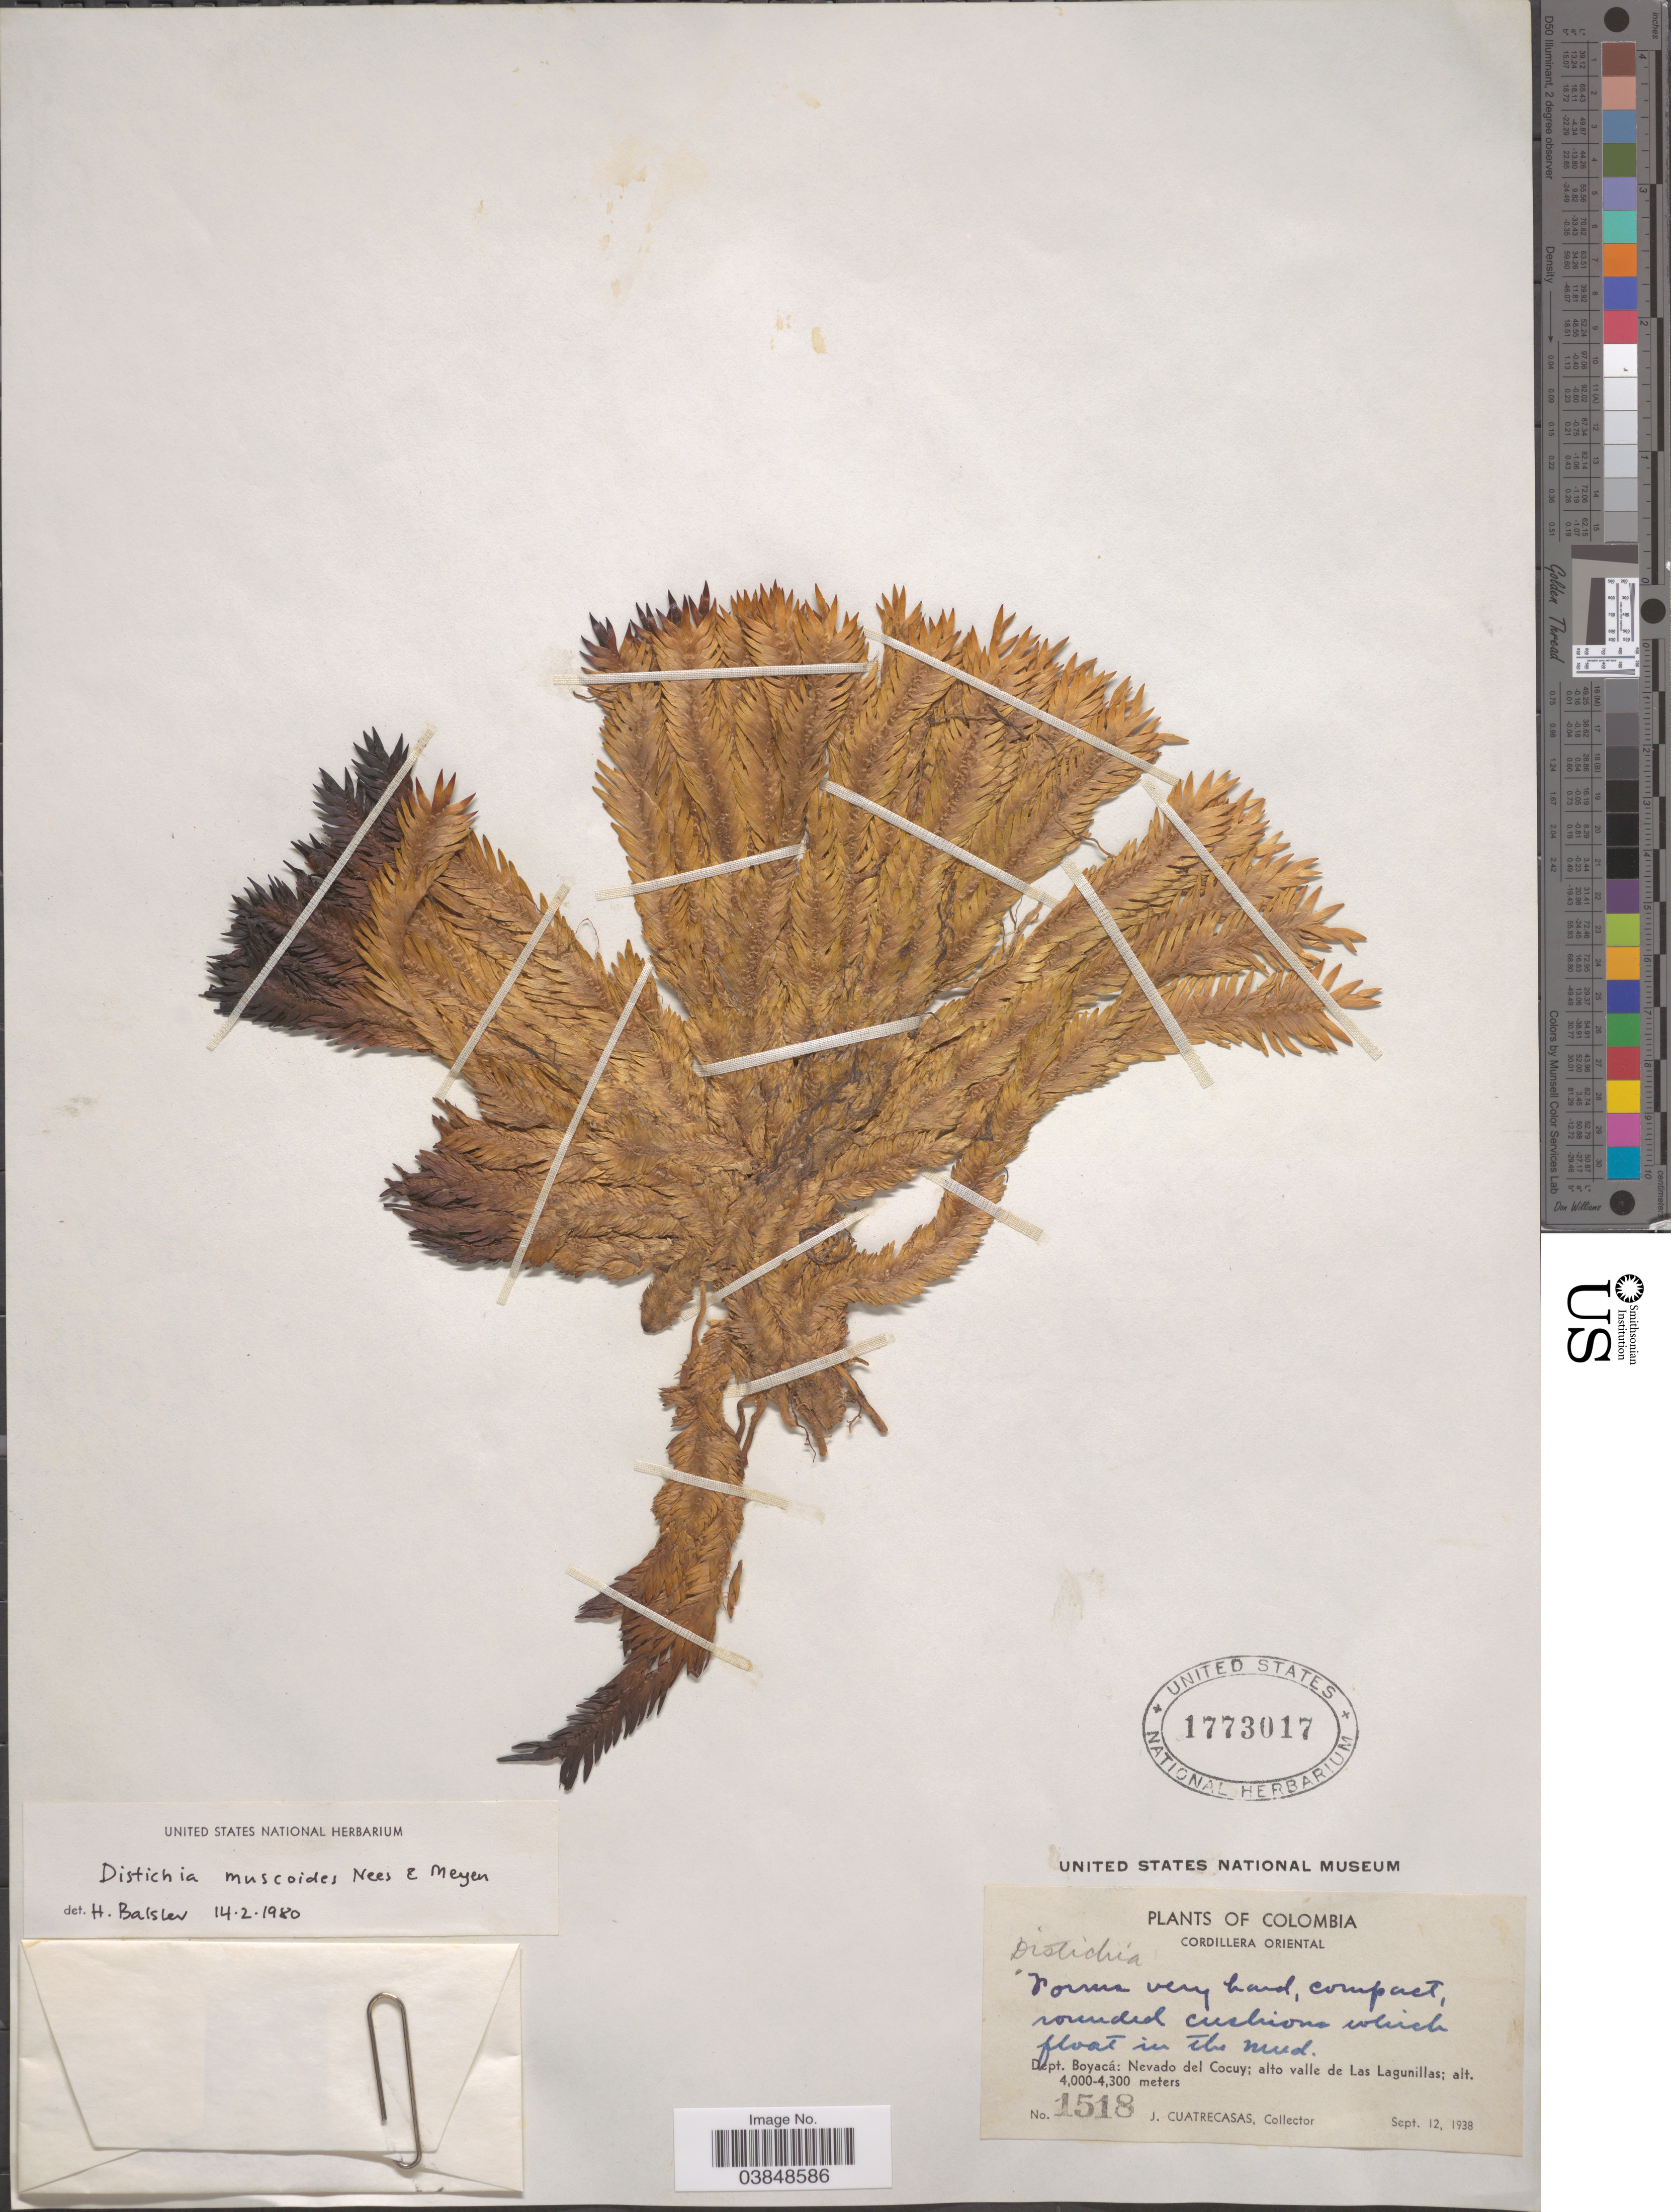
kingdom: Plantae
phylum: Tracheophyta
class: Liliopsida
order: Poales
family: Juncaceae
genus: Distichia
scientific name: Distichia muscoides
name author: Nees & Meyen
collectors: J. Cuatrecasas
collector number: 1518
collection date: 1938-09-12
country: Colombia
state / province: Boyacá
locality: Cordillera Oriental. Dept. Boyacá: Nevado del Cocuy; alto valle de Las Lagunillas.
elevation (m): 4000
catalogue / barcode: US 1773017